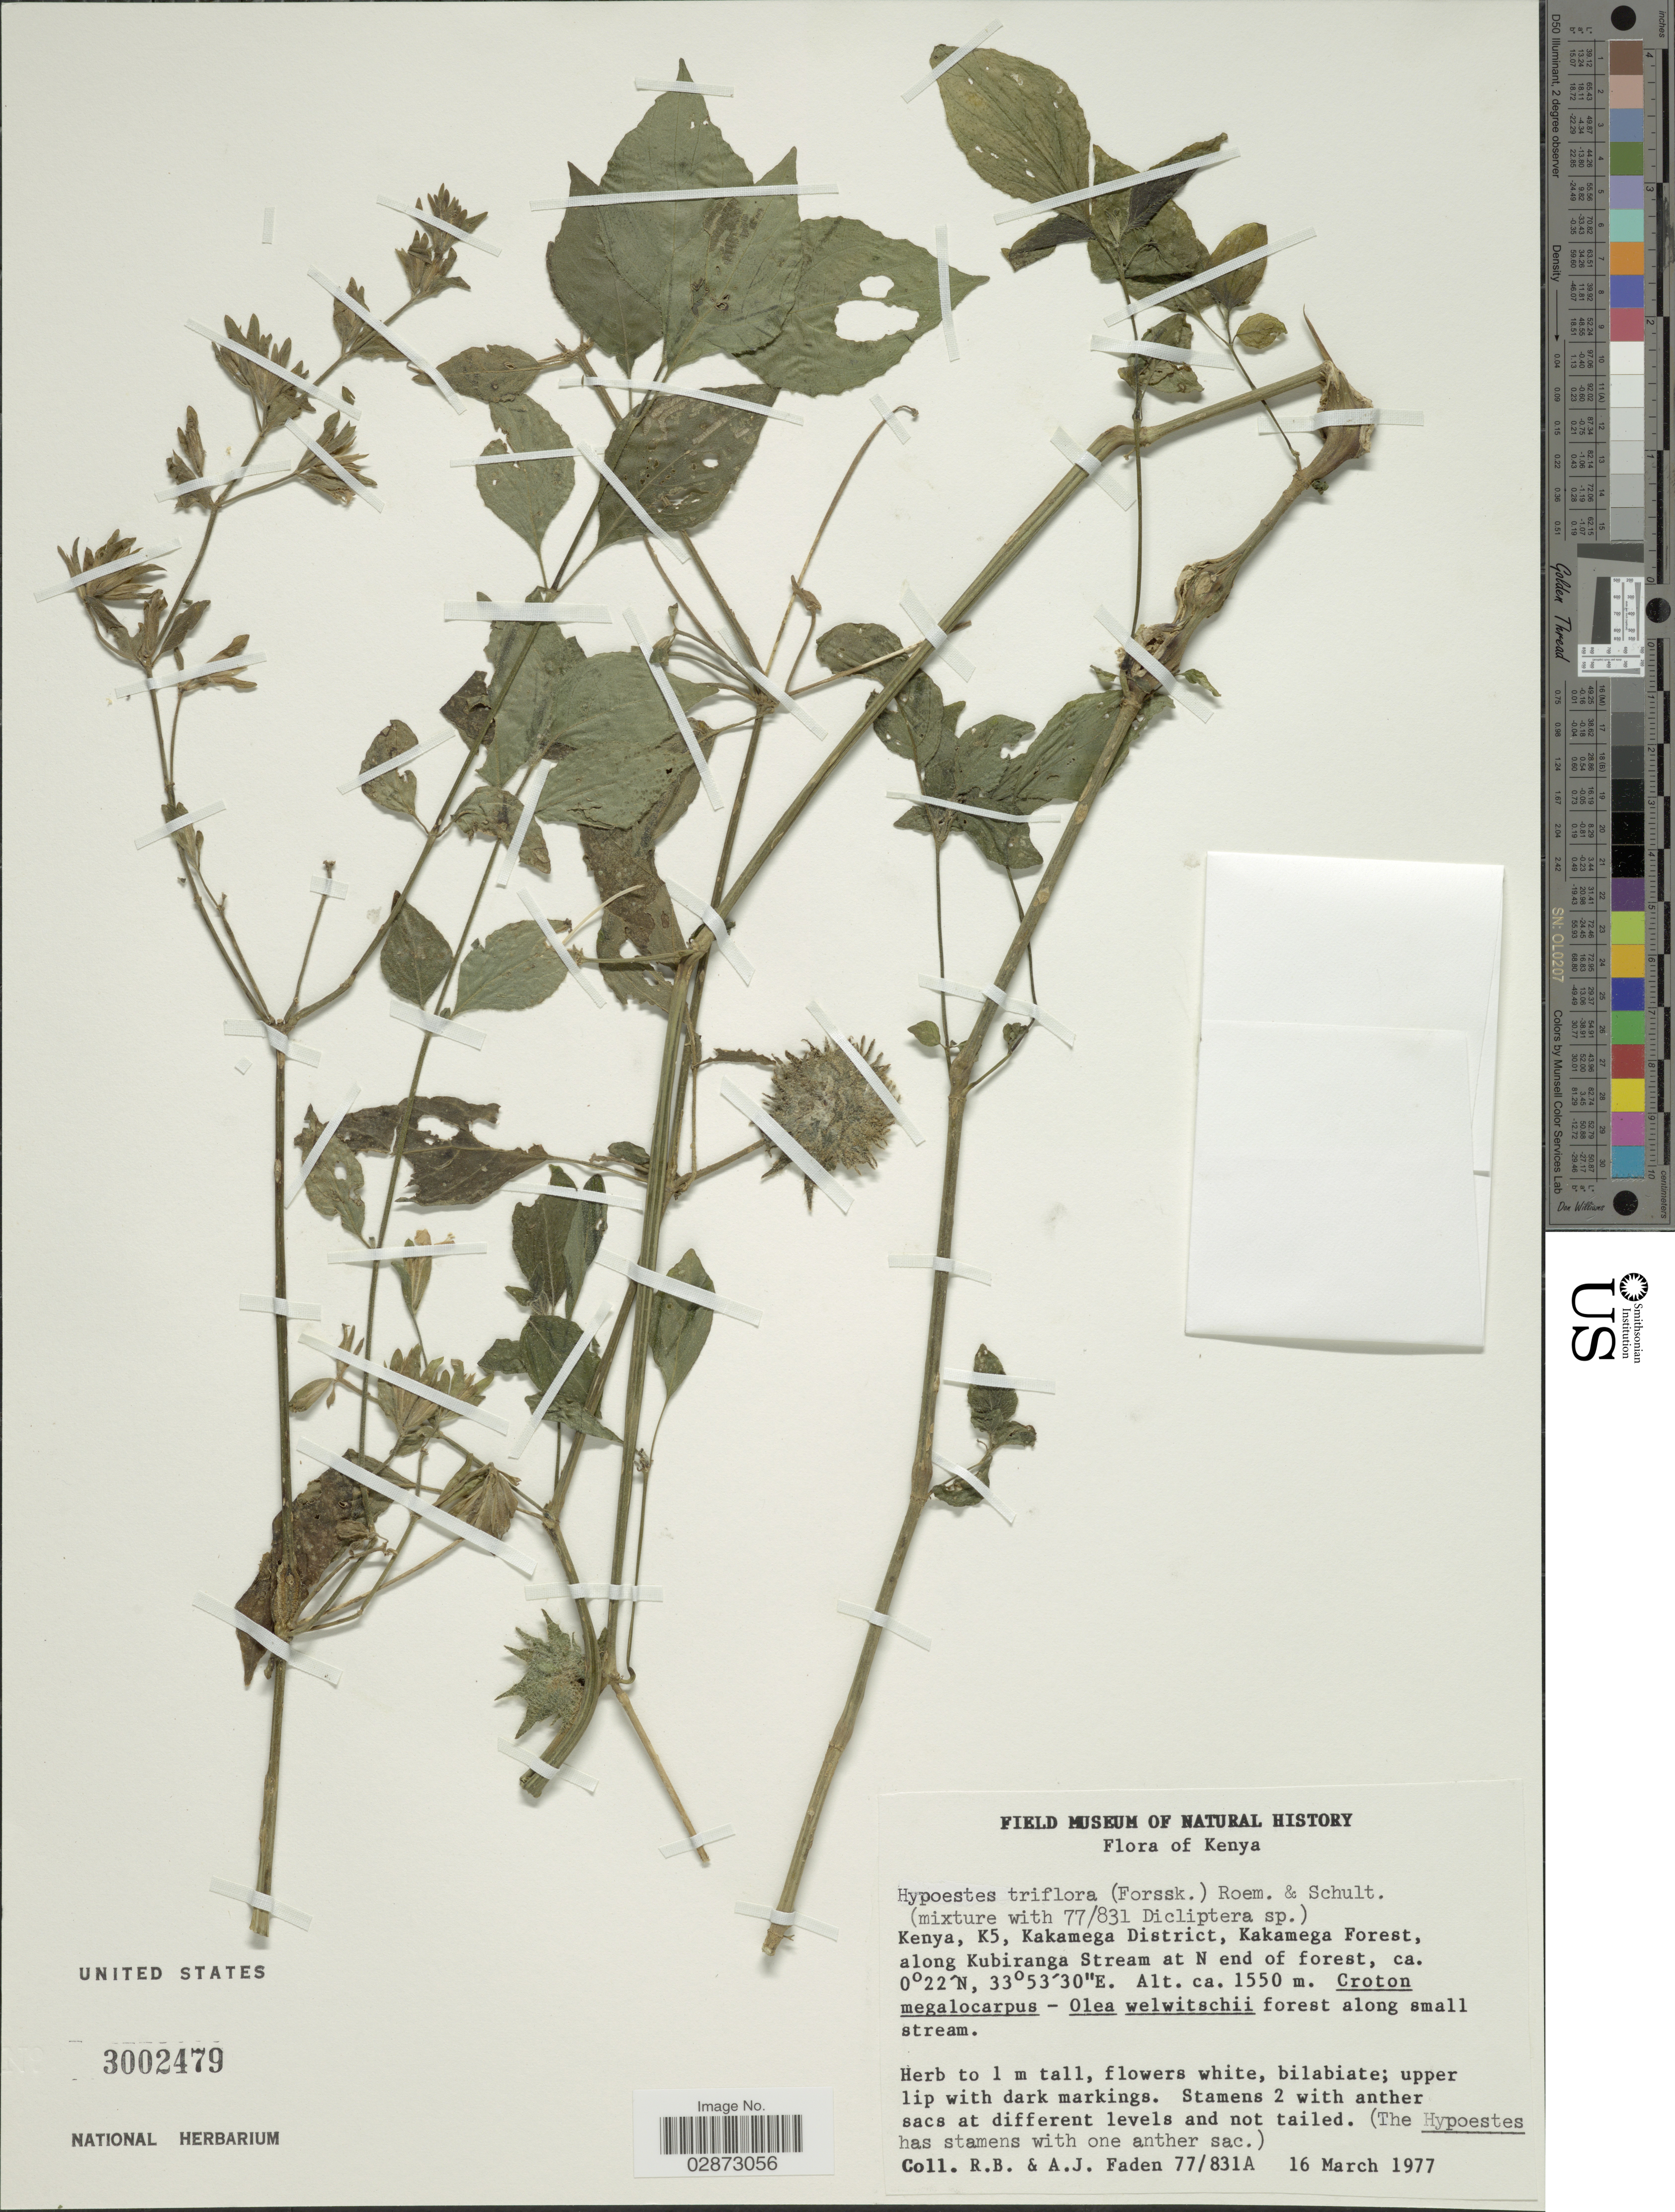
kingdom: Plantae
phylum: Tracheophyta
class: Magnoliopsida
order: Lamiales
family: Acanthaceae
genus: Hypoestes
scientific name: Hypoestes triflora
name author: (Forssk.) Roem. & Schult.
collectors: R. B. Faden & A. J. Faden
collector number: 77/831A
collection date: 1977-03-16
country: Kenya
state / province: Kakamega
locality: K5, Kakamega District, Kakamega Forest, along Kubiranga Stream at N end of forest.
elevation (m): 1550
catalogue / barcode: US 3002479